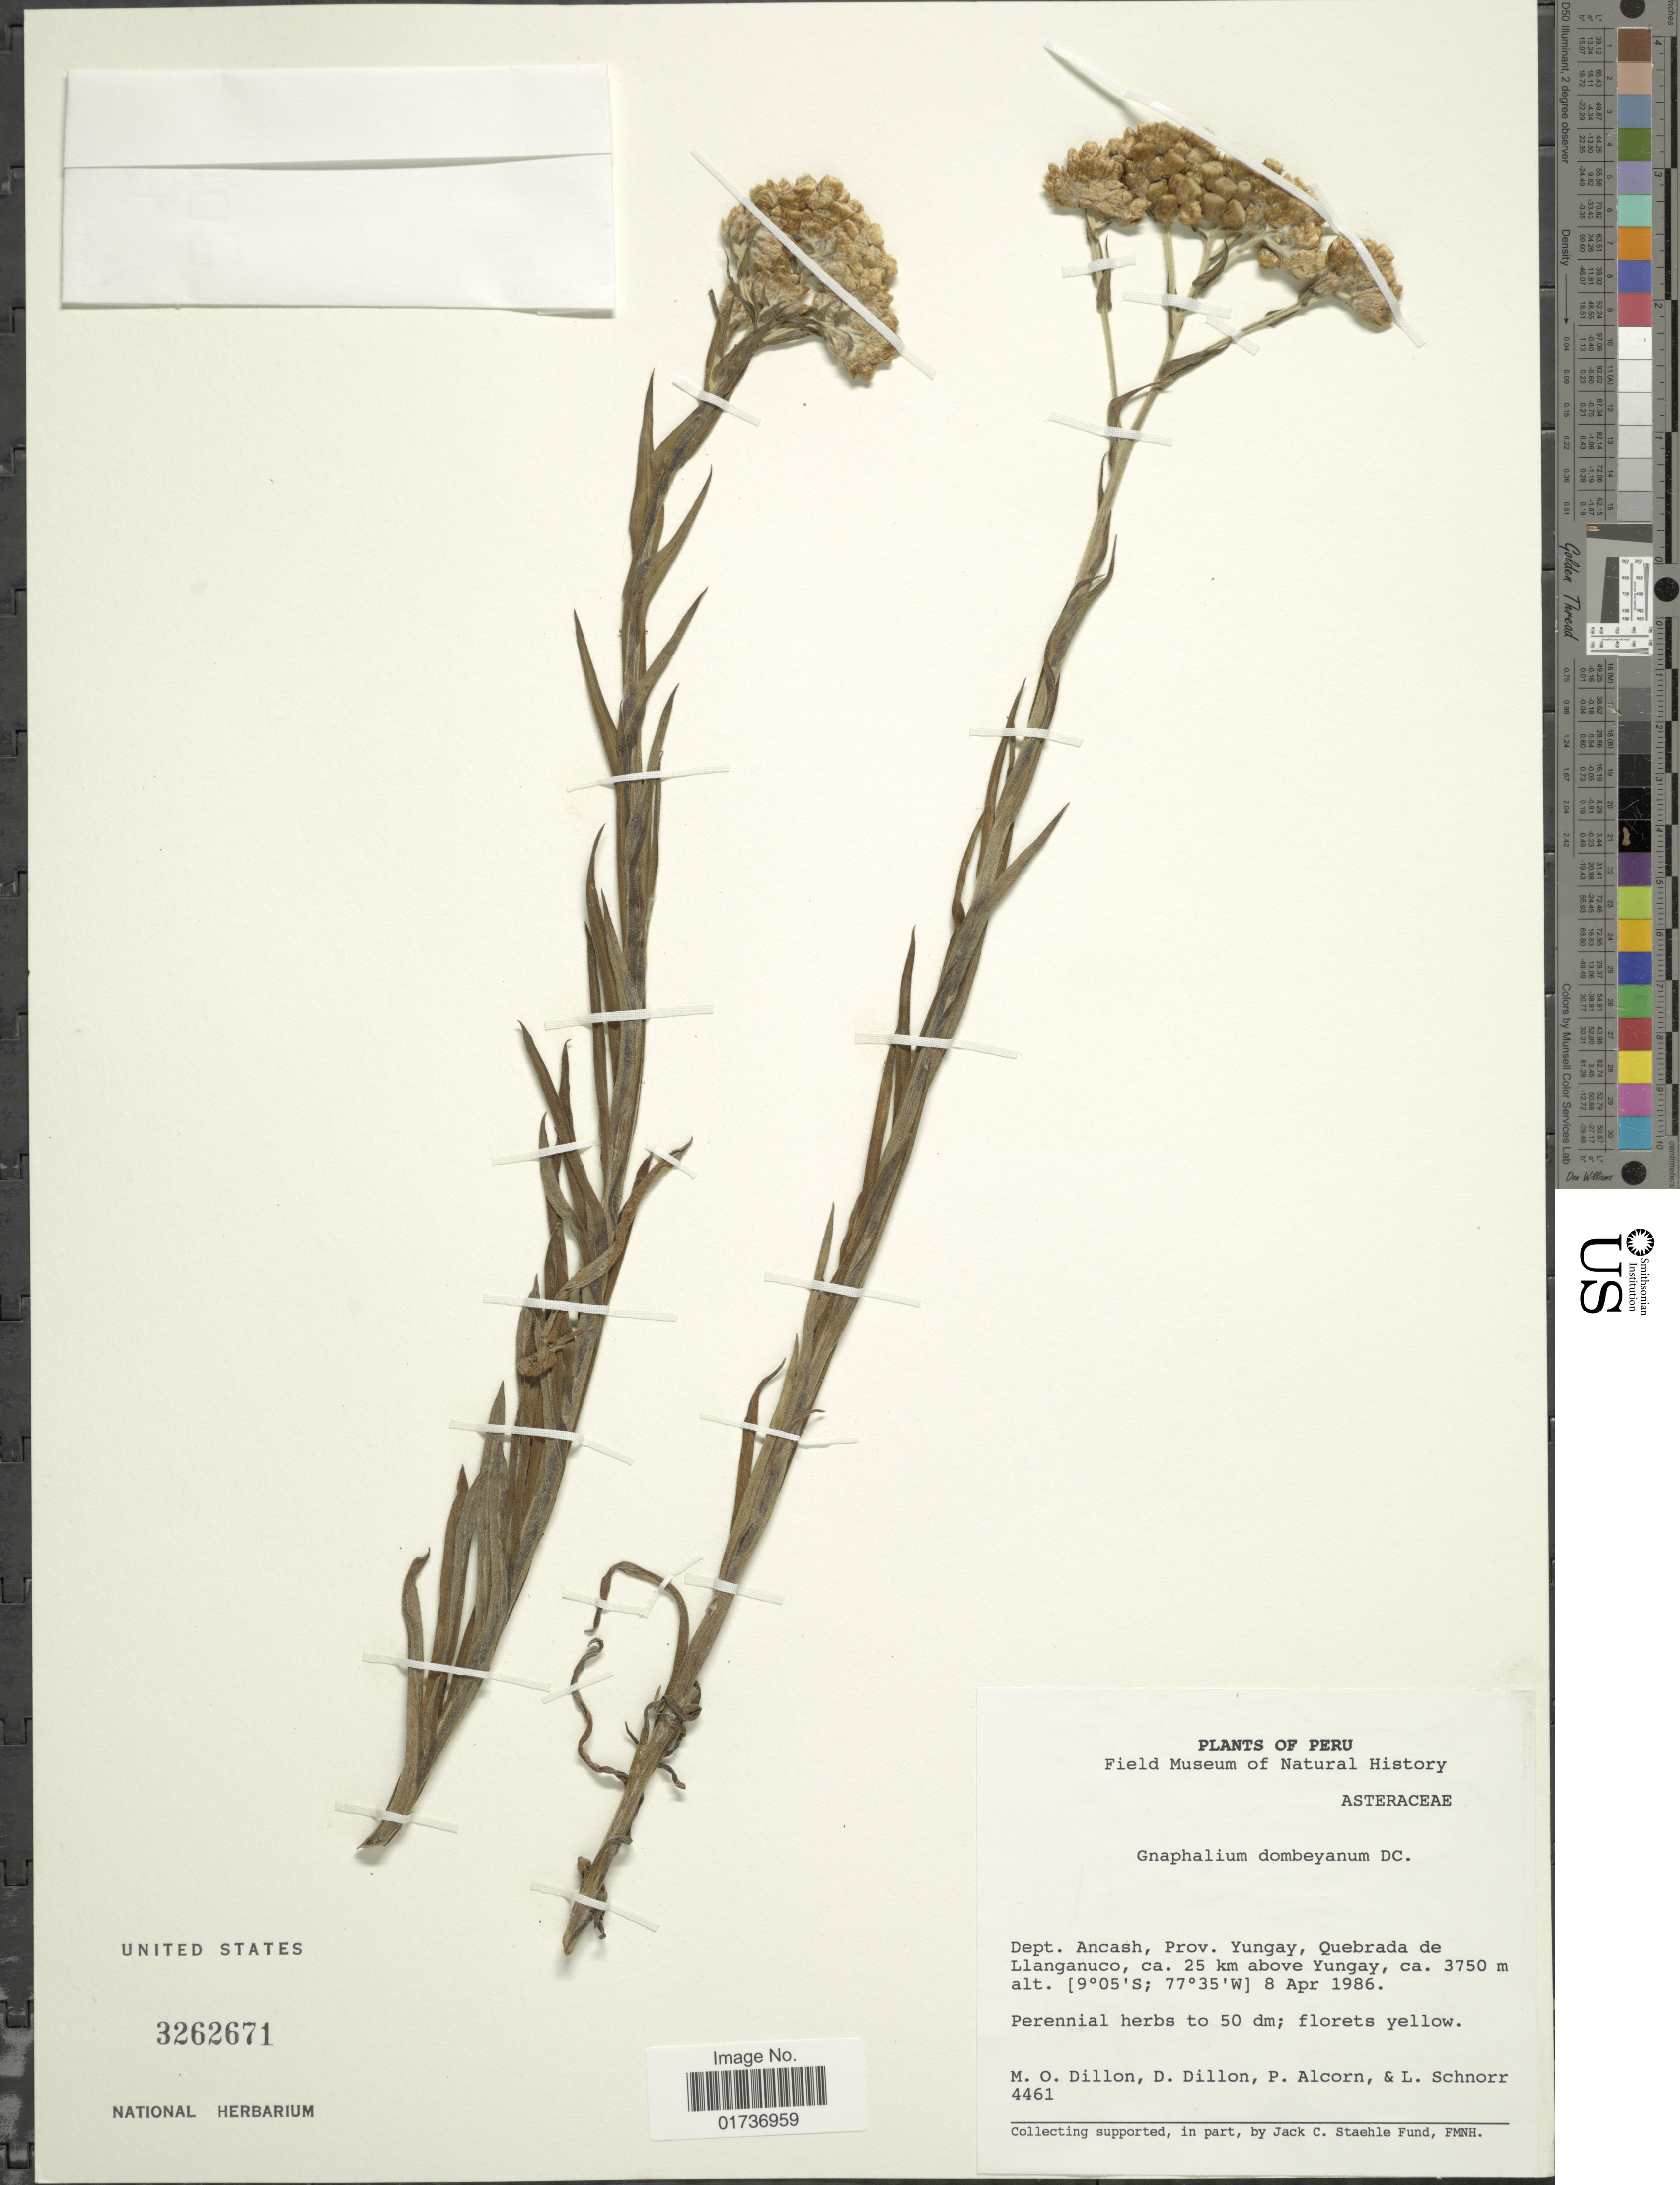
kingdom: Plantae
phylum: Tracheophyta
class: Magnoliopsida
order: Asterales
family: Asteraceae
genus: Gnaphalium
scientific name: Gnaphalium dombeyanum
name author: DC.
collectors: M. O. Dillon, D. Dillon, P. Alcorn & L. Schnorr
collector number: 4461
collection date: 1986-04-08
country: Peru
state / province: Ancash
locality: Dept. Ancash, Prov. Yungay, Quebrada de LLanganuco, ca 25 km above Yungay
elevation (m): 3750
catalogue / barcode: US 3262671